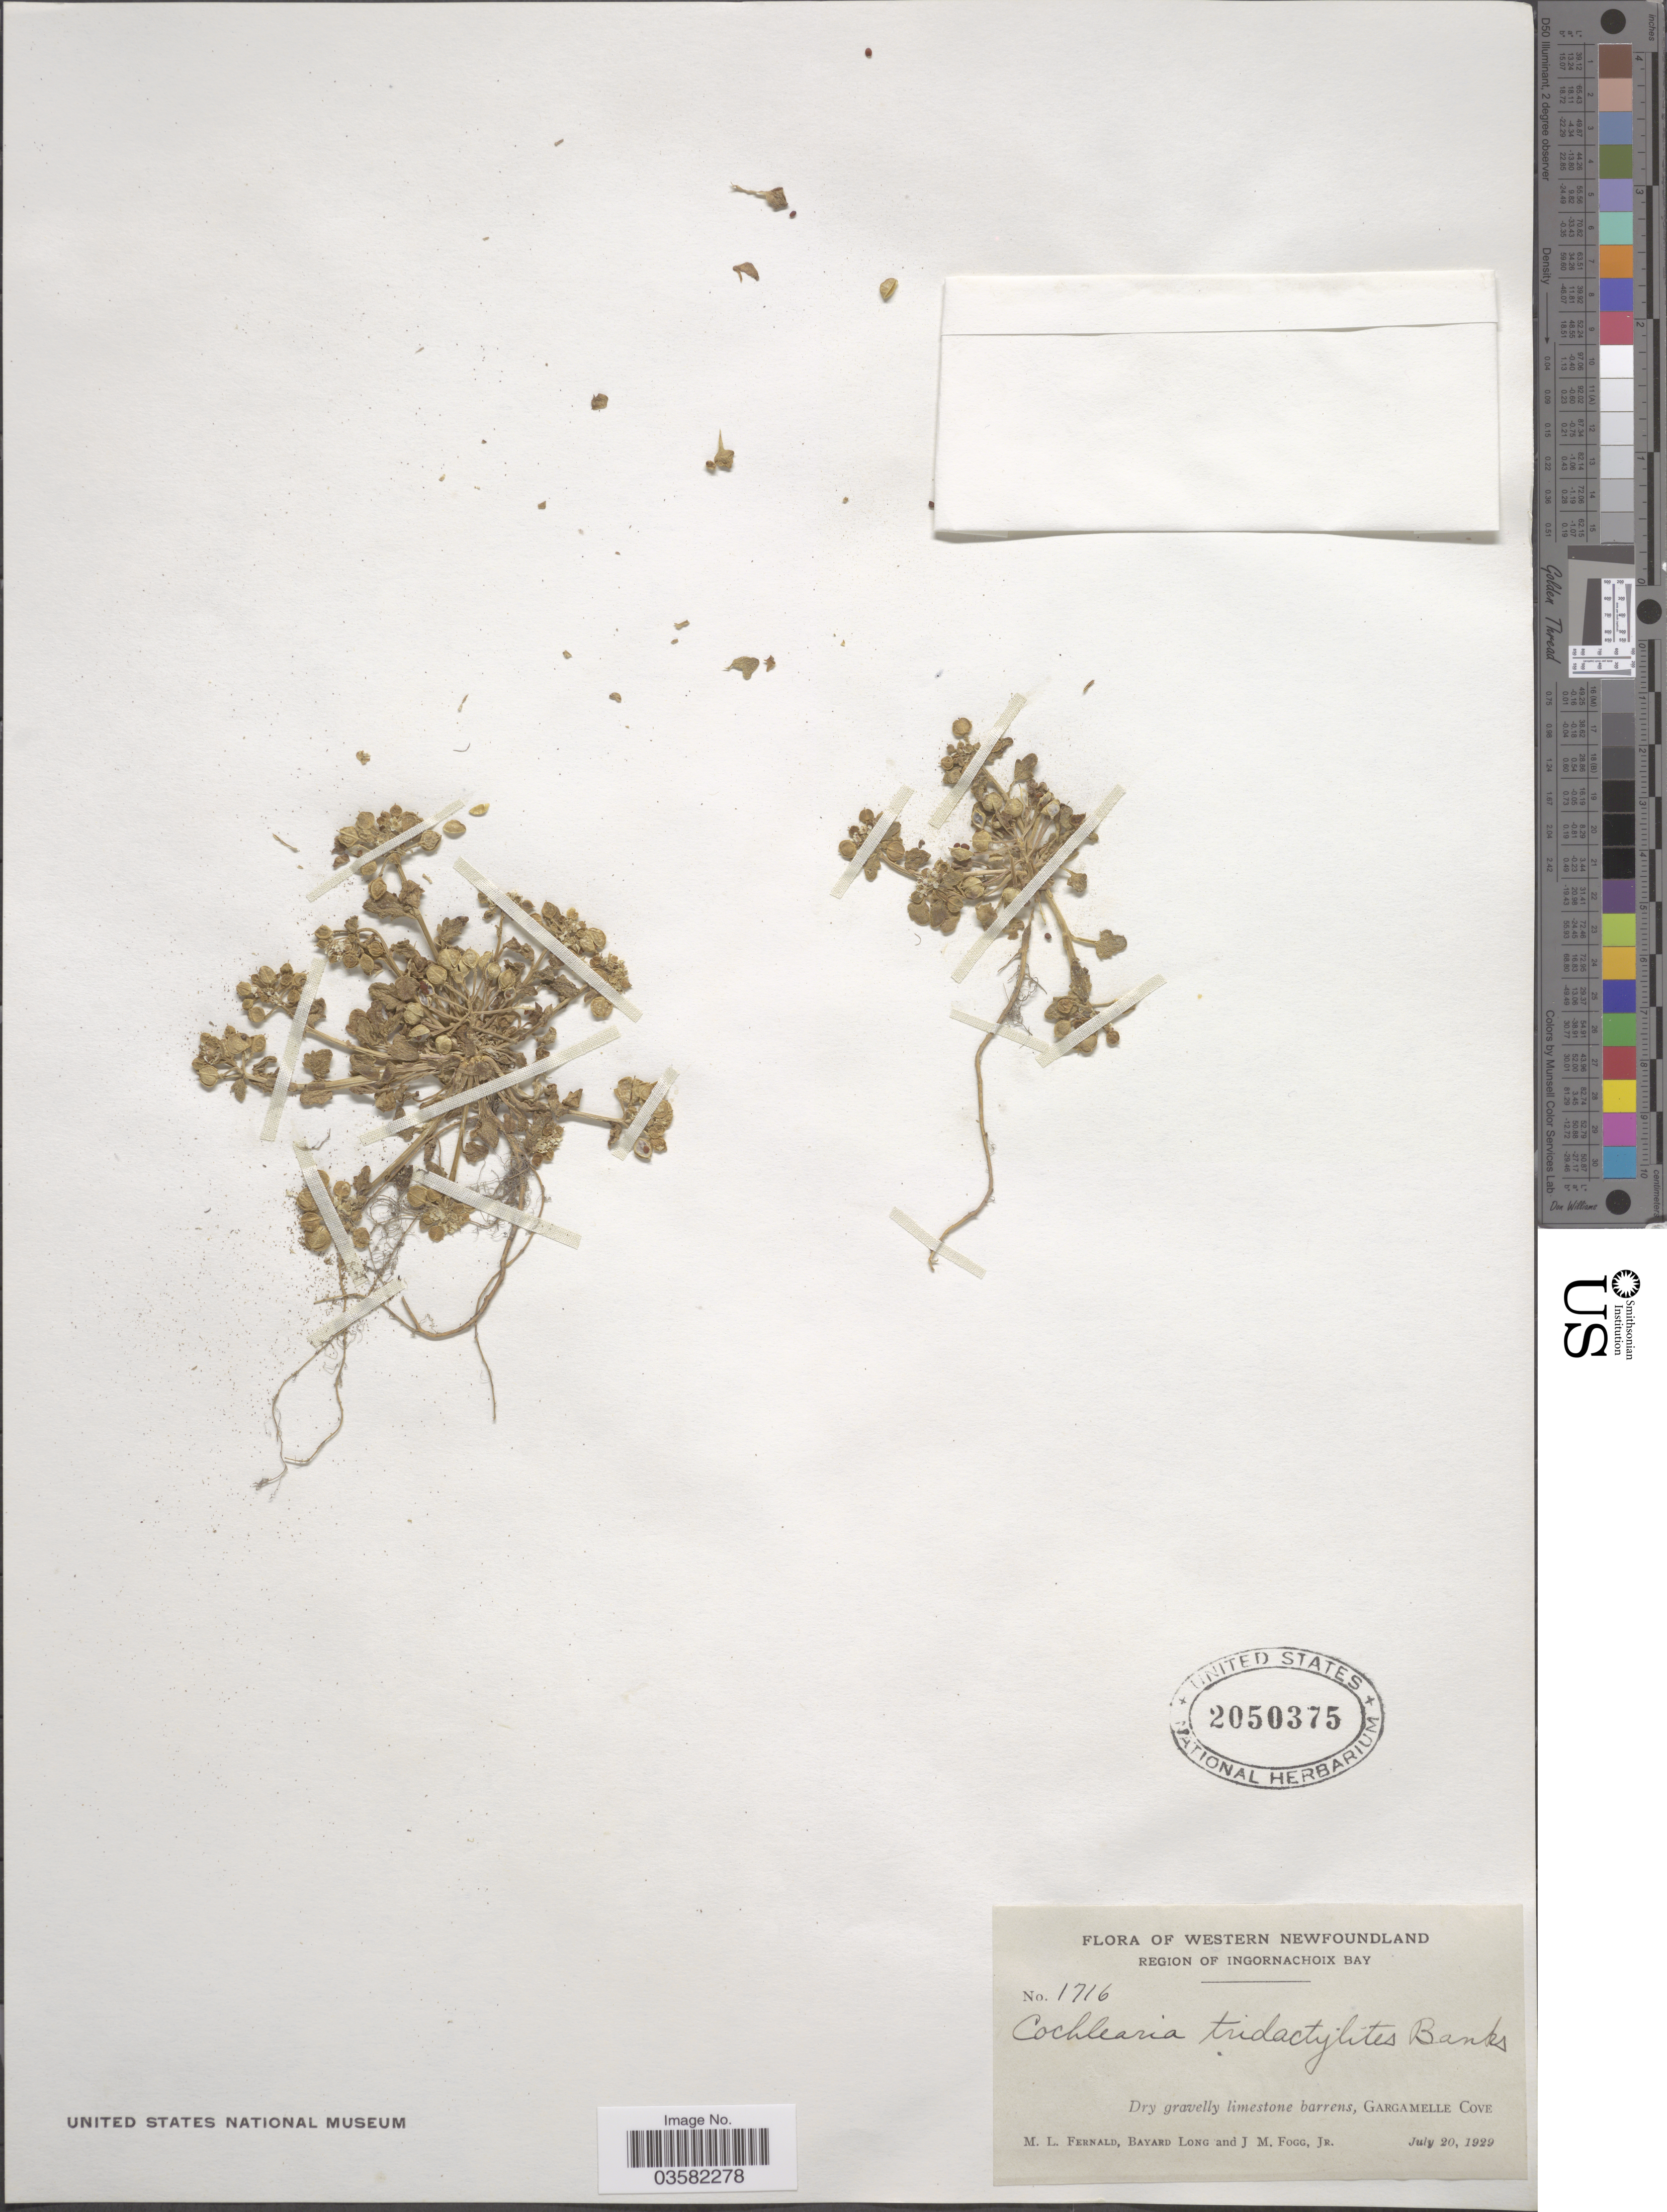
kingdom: Plantae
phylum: Tracheophyta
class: Magnoliopsida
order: Brassicales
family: Brassicaceae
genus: Cochlearia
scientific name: Cochlearia tridactylites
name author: Banks ex DC.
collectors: M. L. Fernald, B. Long & J. Fogg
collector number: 1716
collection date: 1929-07-20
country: Canada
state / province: Newfoundland and Labrador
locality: Western Newfoundland. Region of Ingornachoix Bay. Gargamelle Cove.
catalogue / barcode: US 2050375